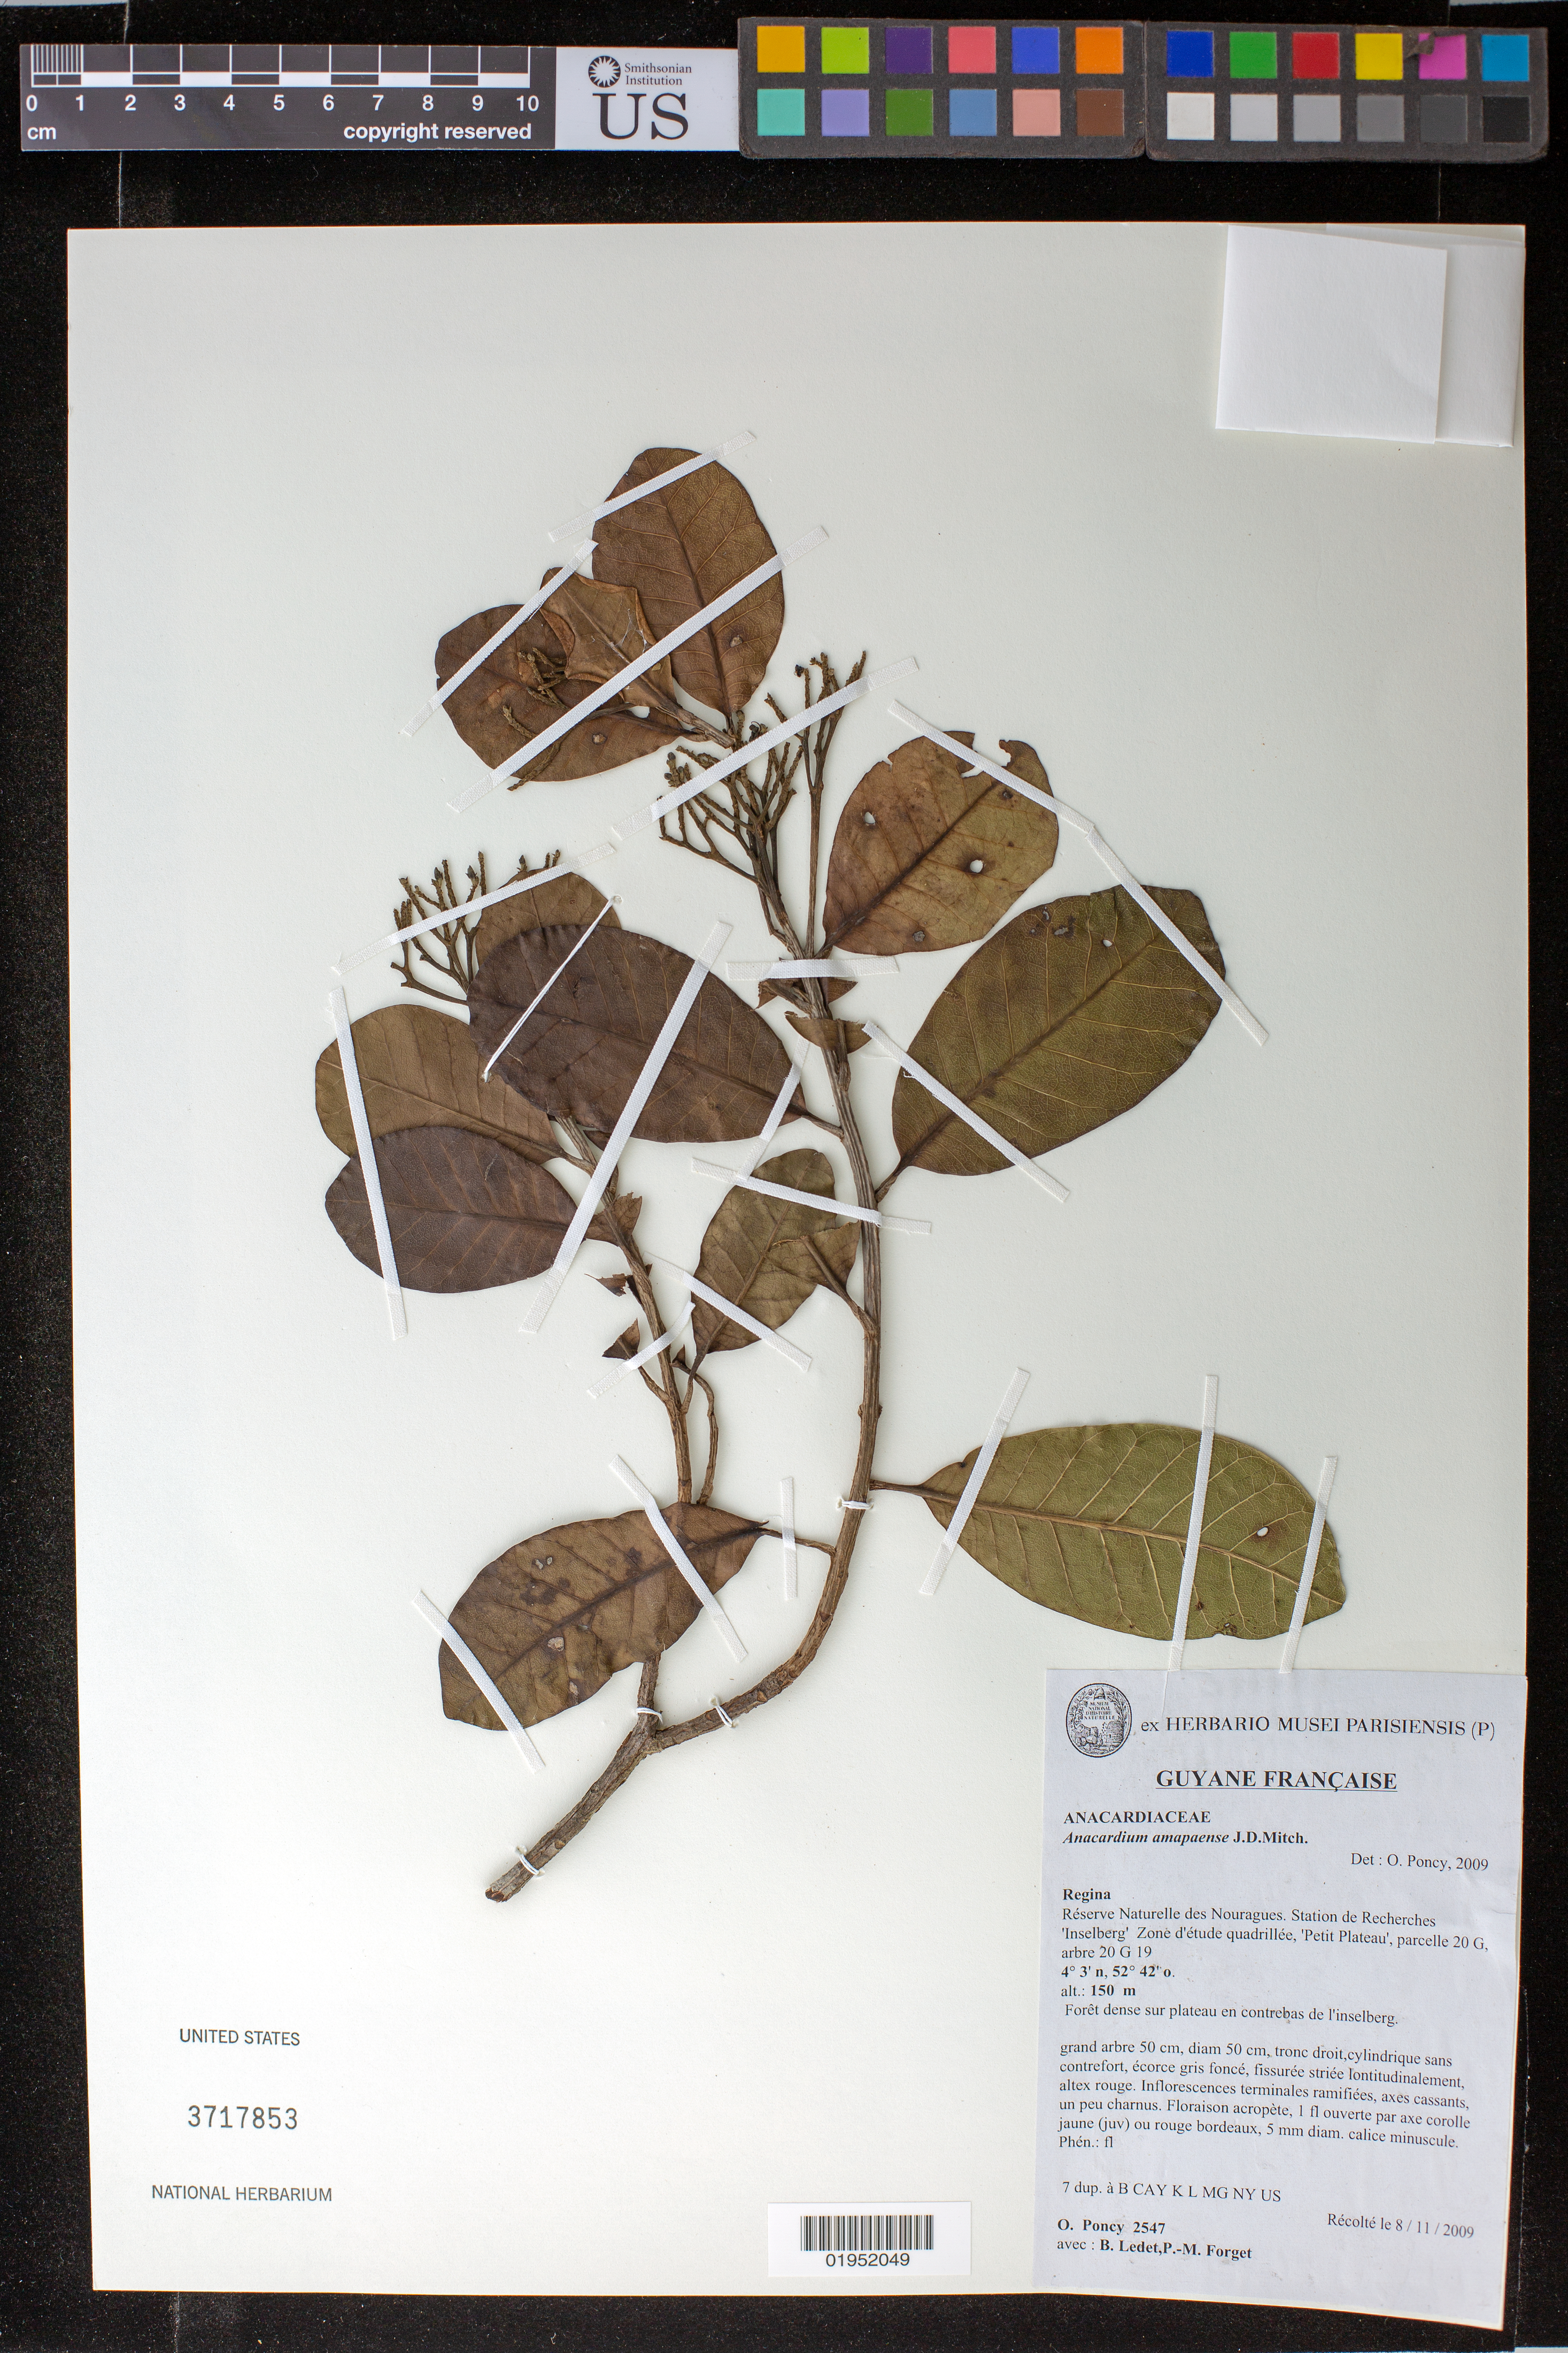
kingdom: Plantae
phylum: Tracheophyta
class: Magnoliopsida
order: Sapindales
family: Anacardiaceae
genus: Anacardium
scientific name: Anacardium amapaensis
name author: J.D. Mitch.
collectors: O. Poncy, B. Ledet & P.-M. Forget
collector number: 2547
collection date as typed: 8/11/2004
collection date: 2004-11-08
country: French Guiana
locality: Regina. Réserve Naturelle des Nouragues - Station de Recherches "Inselberg", Zone d'etude quadrillee, 'Petit Plateau', parcelle 20 G, arbre 20 G 19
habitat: Foret dense sur plateau en contrebas de l'inselberg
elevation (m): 150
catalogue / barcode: US 3717853